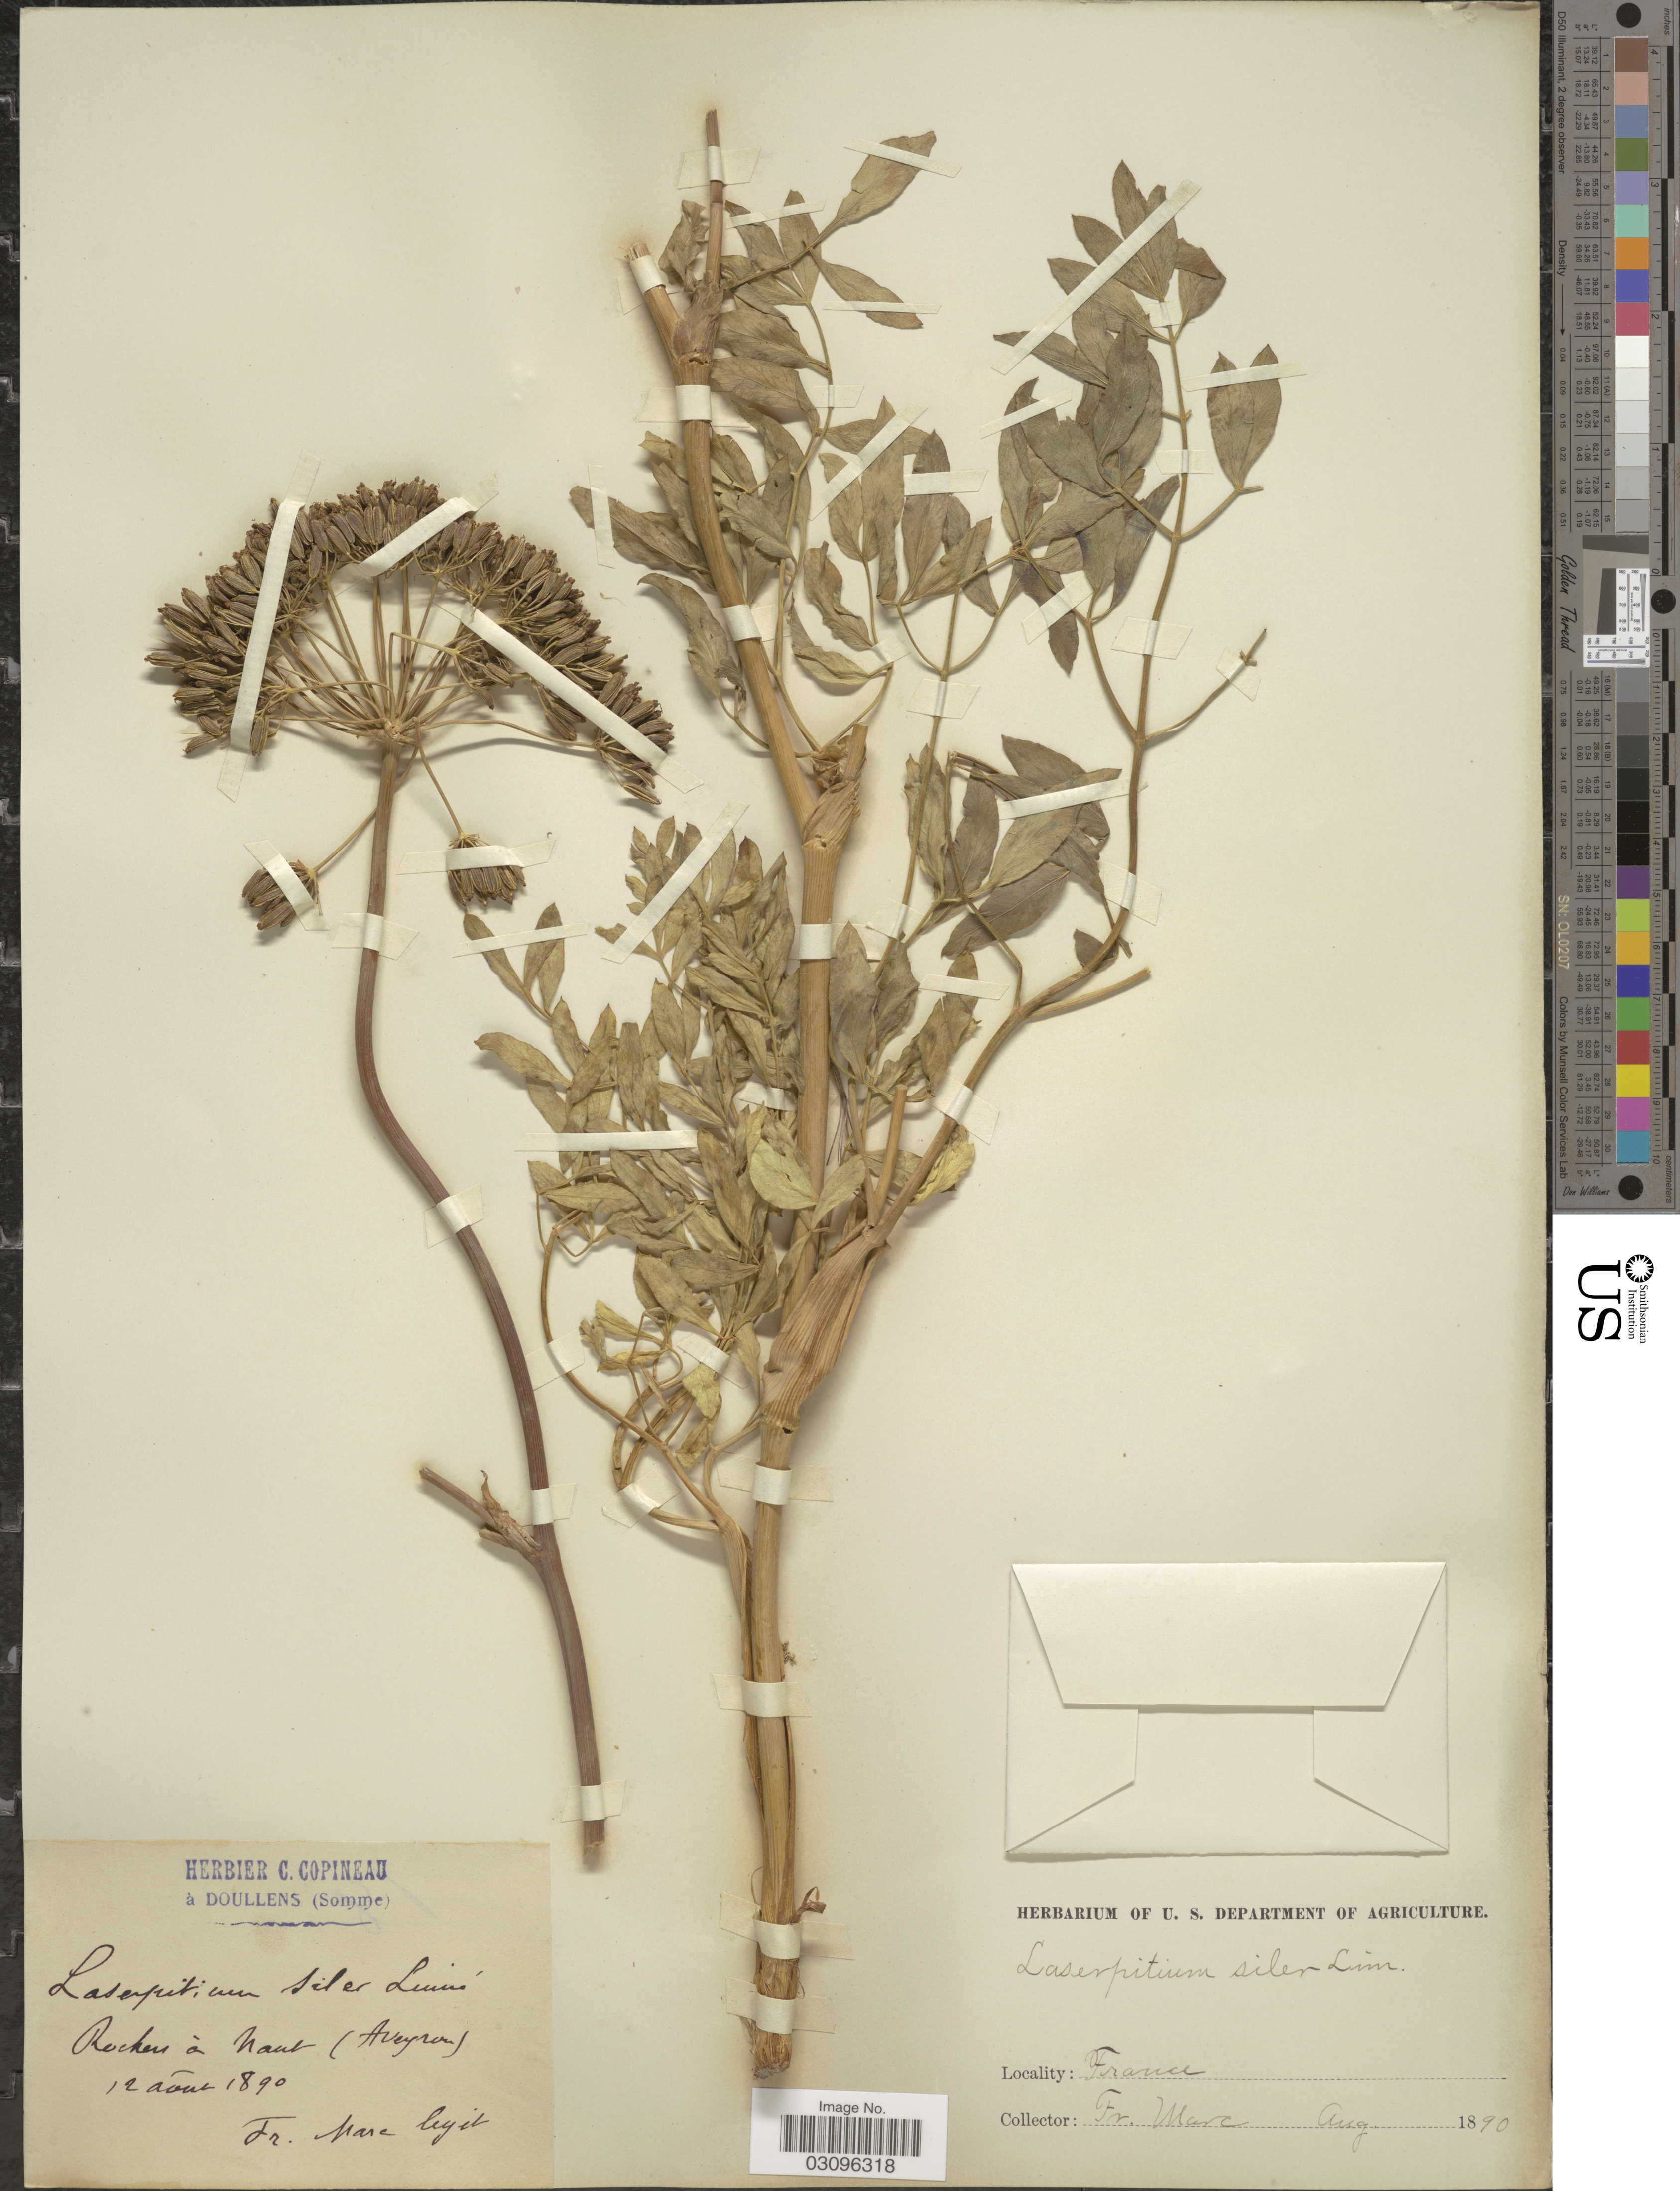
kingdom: Plantae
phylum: Tracheophyta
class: Magnoliopsida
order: Apiales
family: Apiaceae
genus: Laserpitium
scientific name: Laserpitium siler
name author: L.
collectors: F. Marc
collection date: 1890-08-12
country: France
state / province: Occitanie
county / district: Aveyron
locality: Rochers à haut (Aveyron).